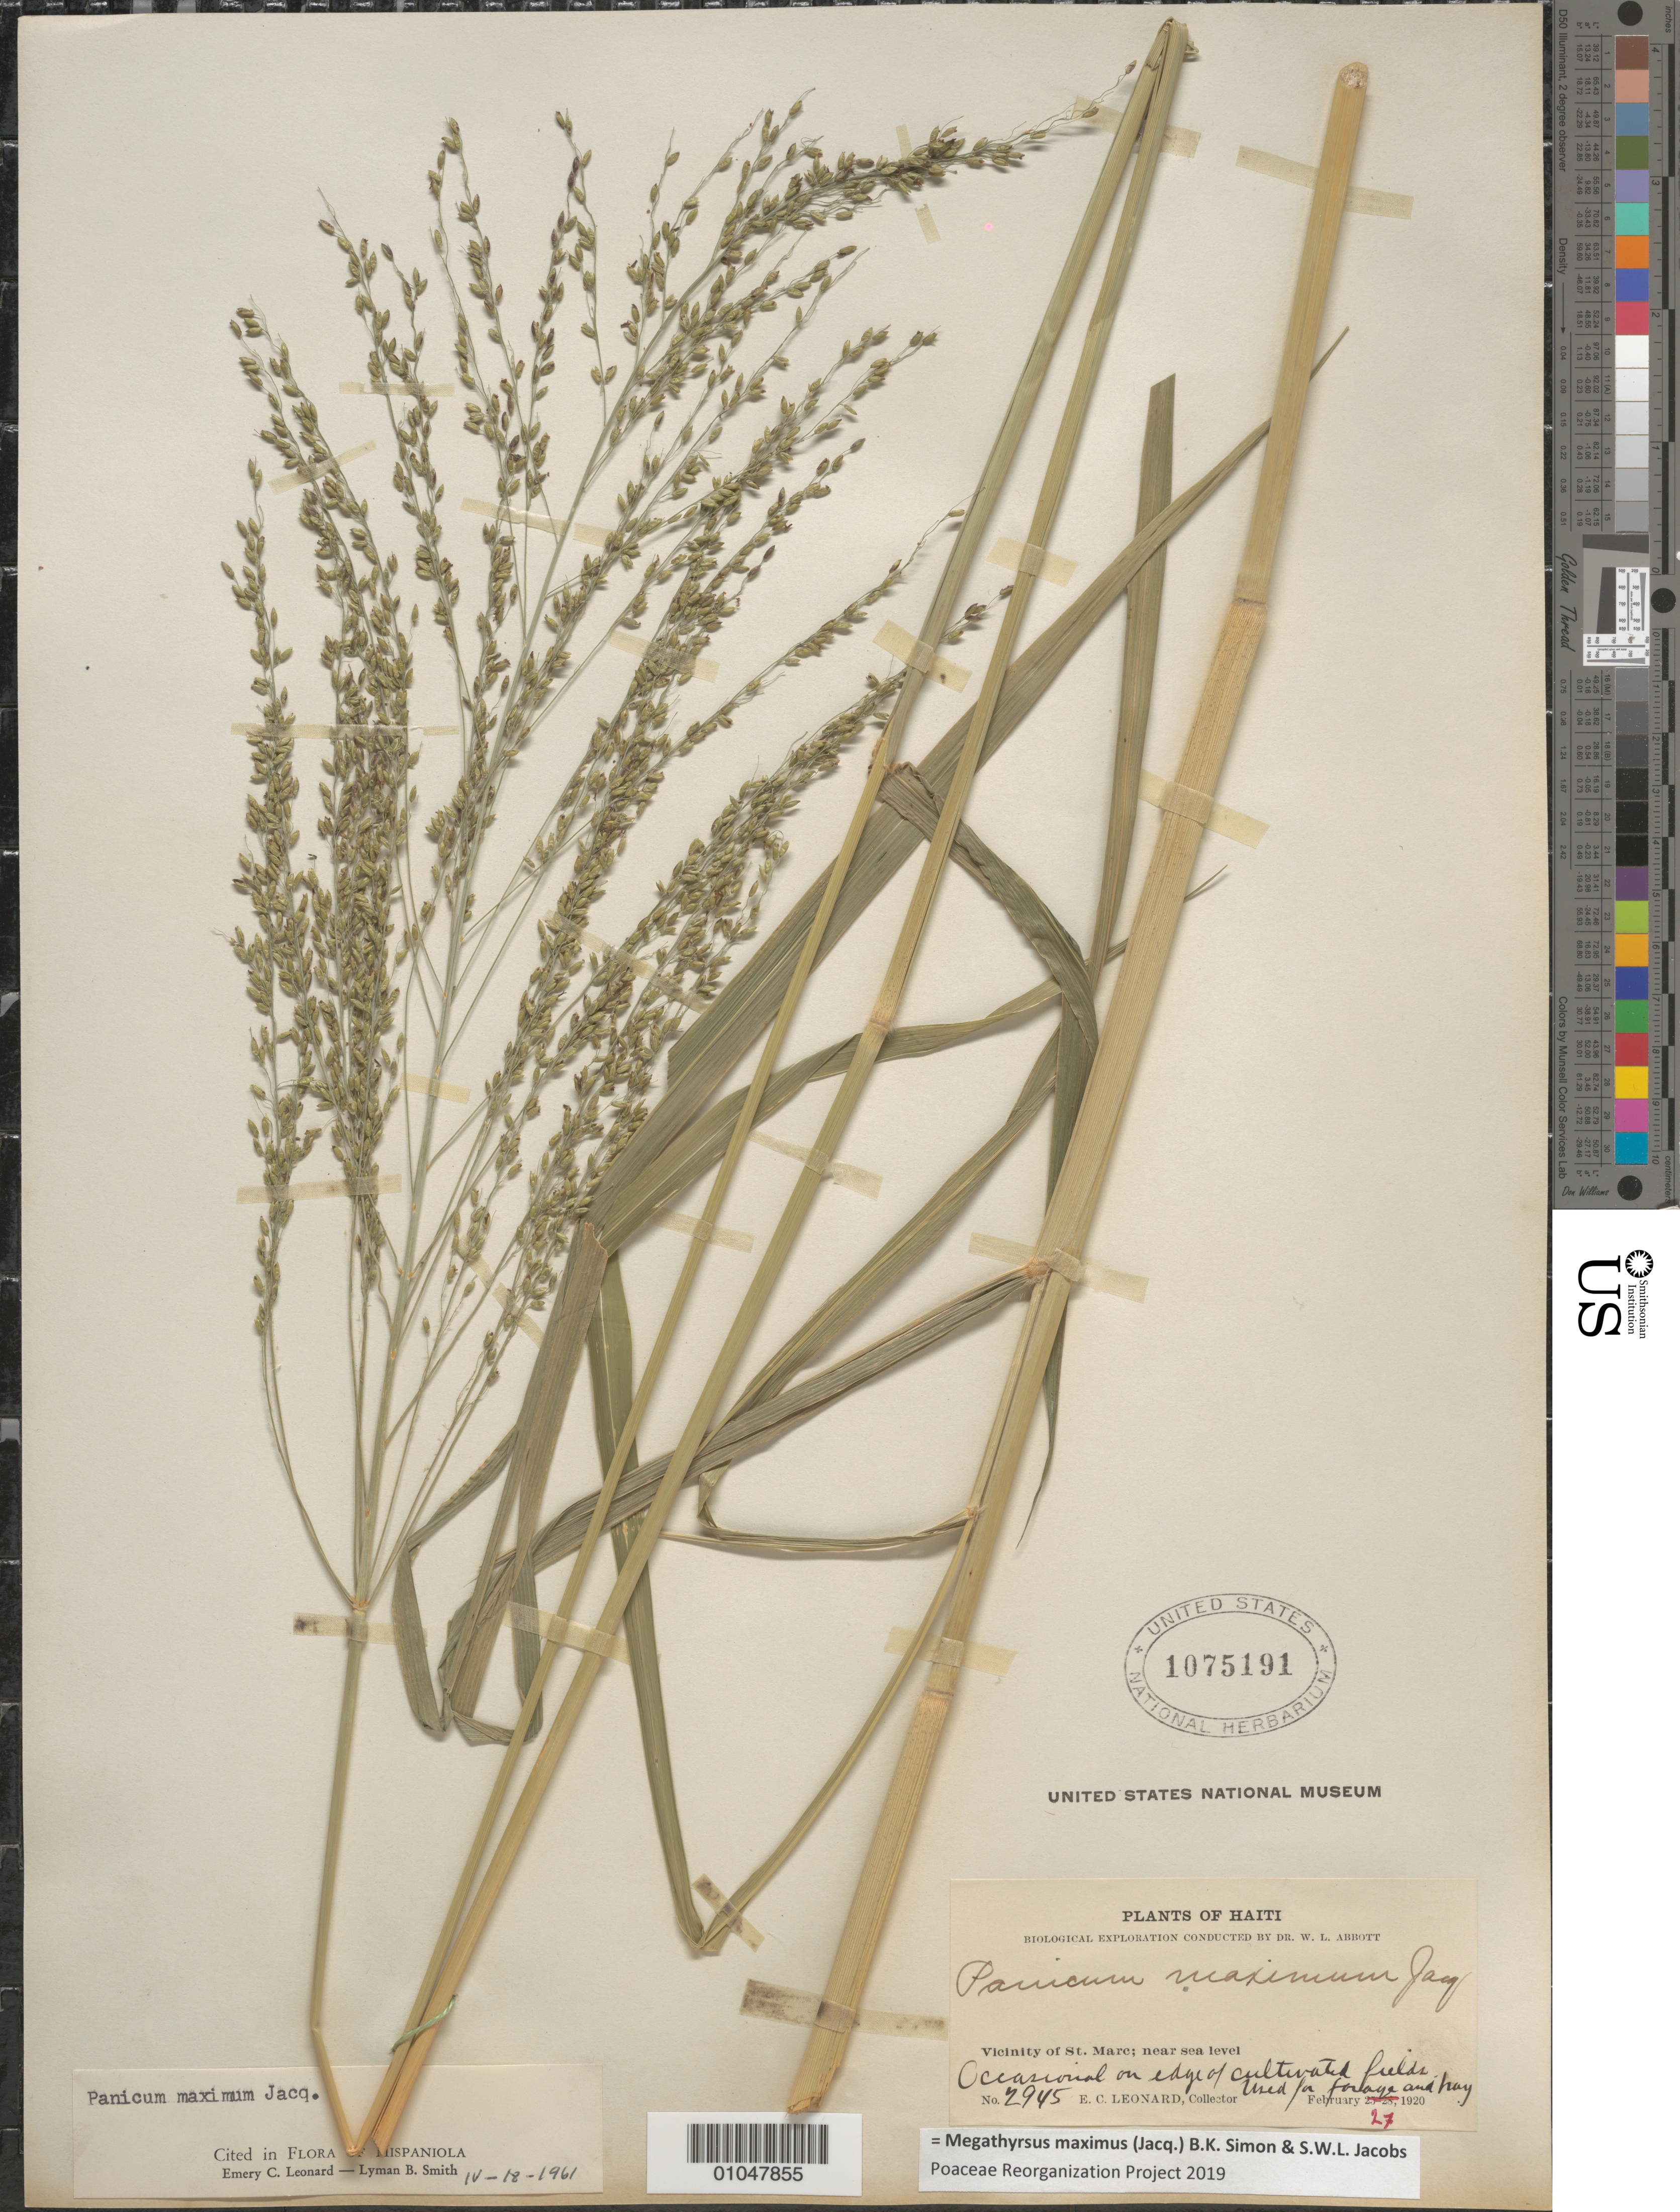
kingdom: Plantae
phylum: Tracheophyta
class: Liliopsida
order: Poales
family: Poaceae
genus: Panicum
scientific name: Panicum maximum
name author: Jacq.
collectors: E. C. Leonard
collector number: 2945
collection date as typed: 27 Feb 1920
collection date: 1920-02-27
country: Haiti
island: Hispaniola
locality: Vic of St. Marc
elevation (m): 0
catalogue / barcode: US 1075191